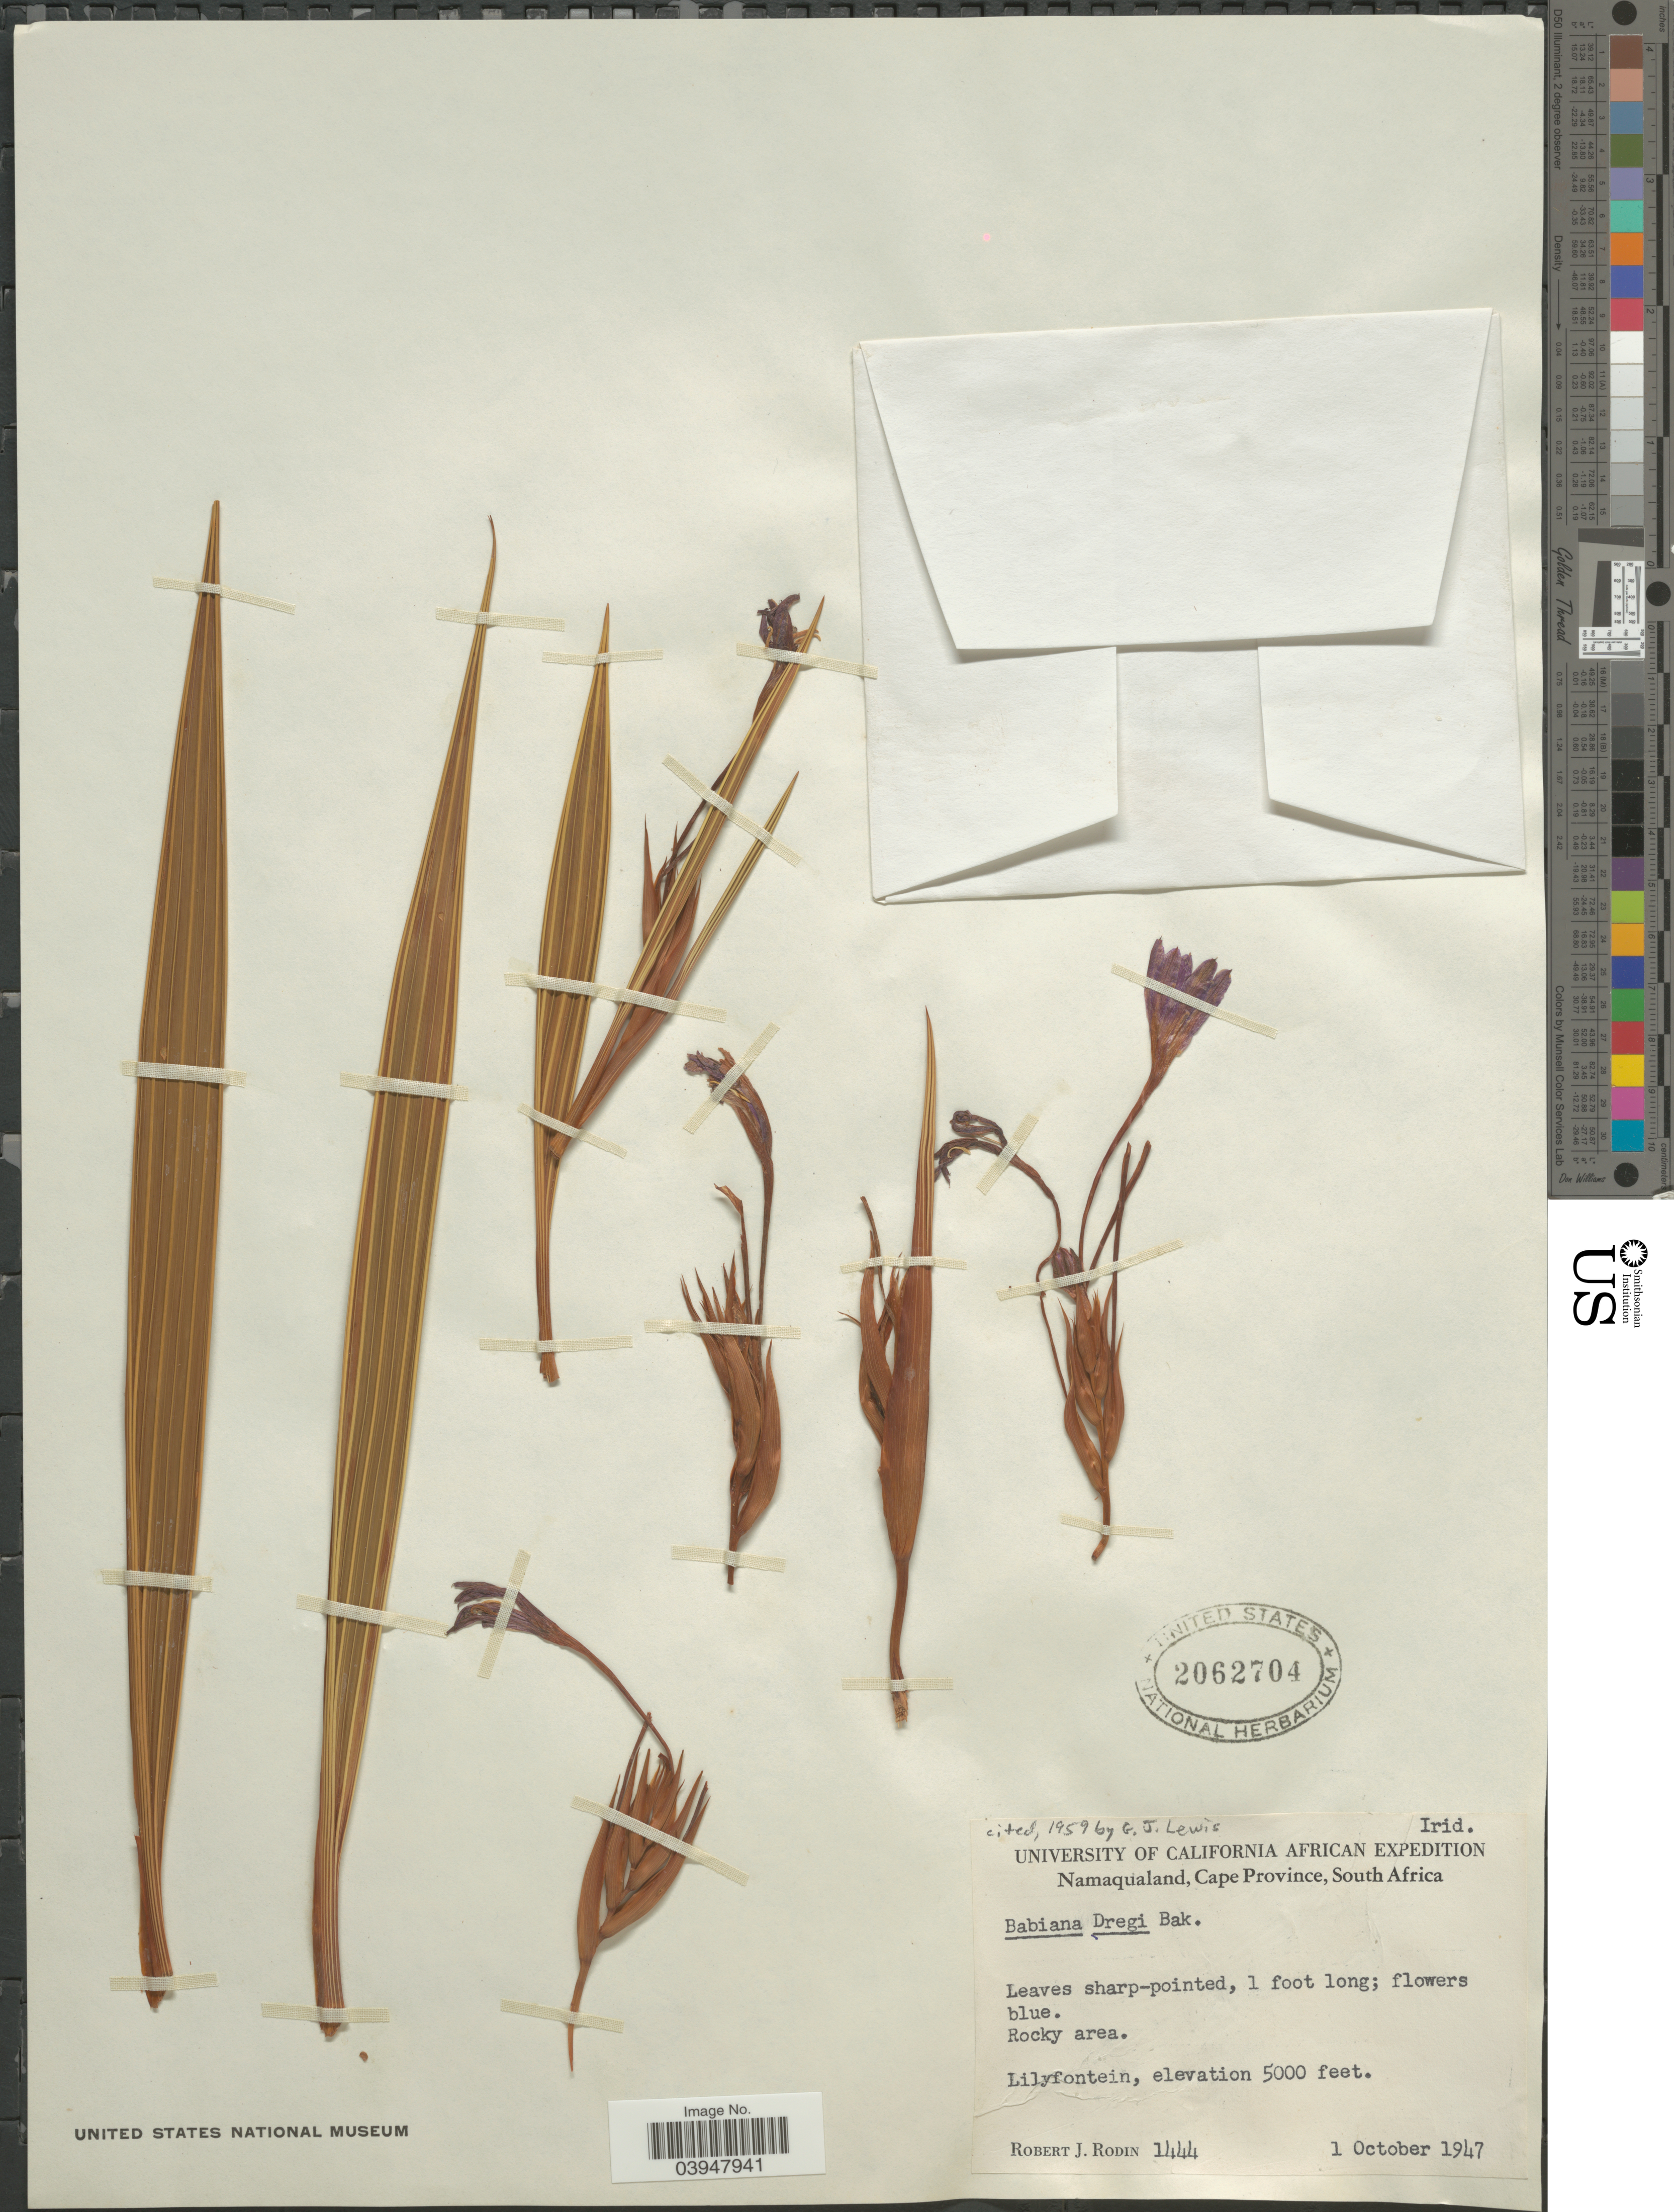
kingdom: Plantae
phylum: Tracheophyta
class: Liliopsida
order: Asparagales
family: Iridaceae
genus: Babiana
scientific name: Babiana dregei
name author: Baker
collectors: R. J. Rodin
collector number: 1444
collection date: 1947-10-01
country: South Africa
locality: Namaqualand. Lilyfontein.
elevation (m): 1524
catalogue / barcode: US 2062704